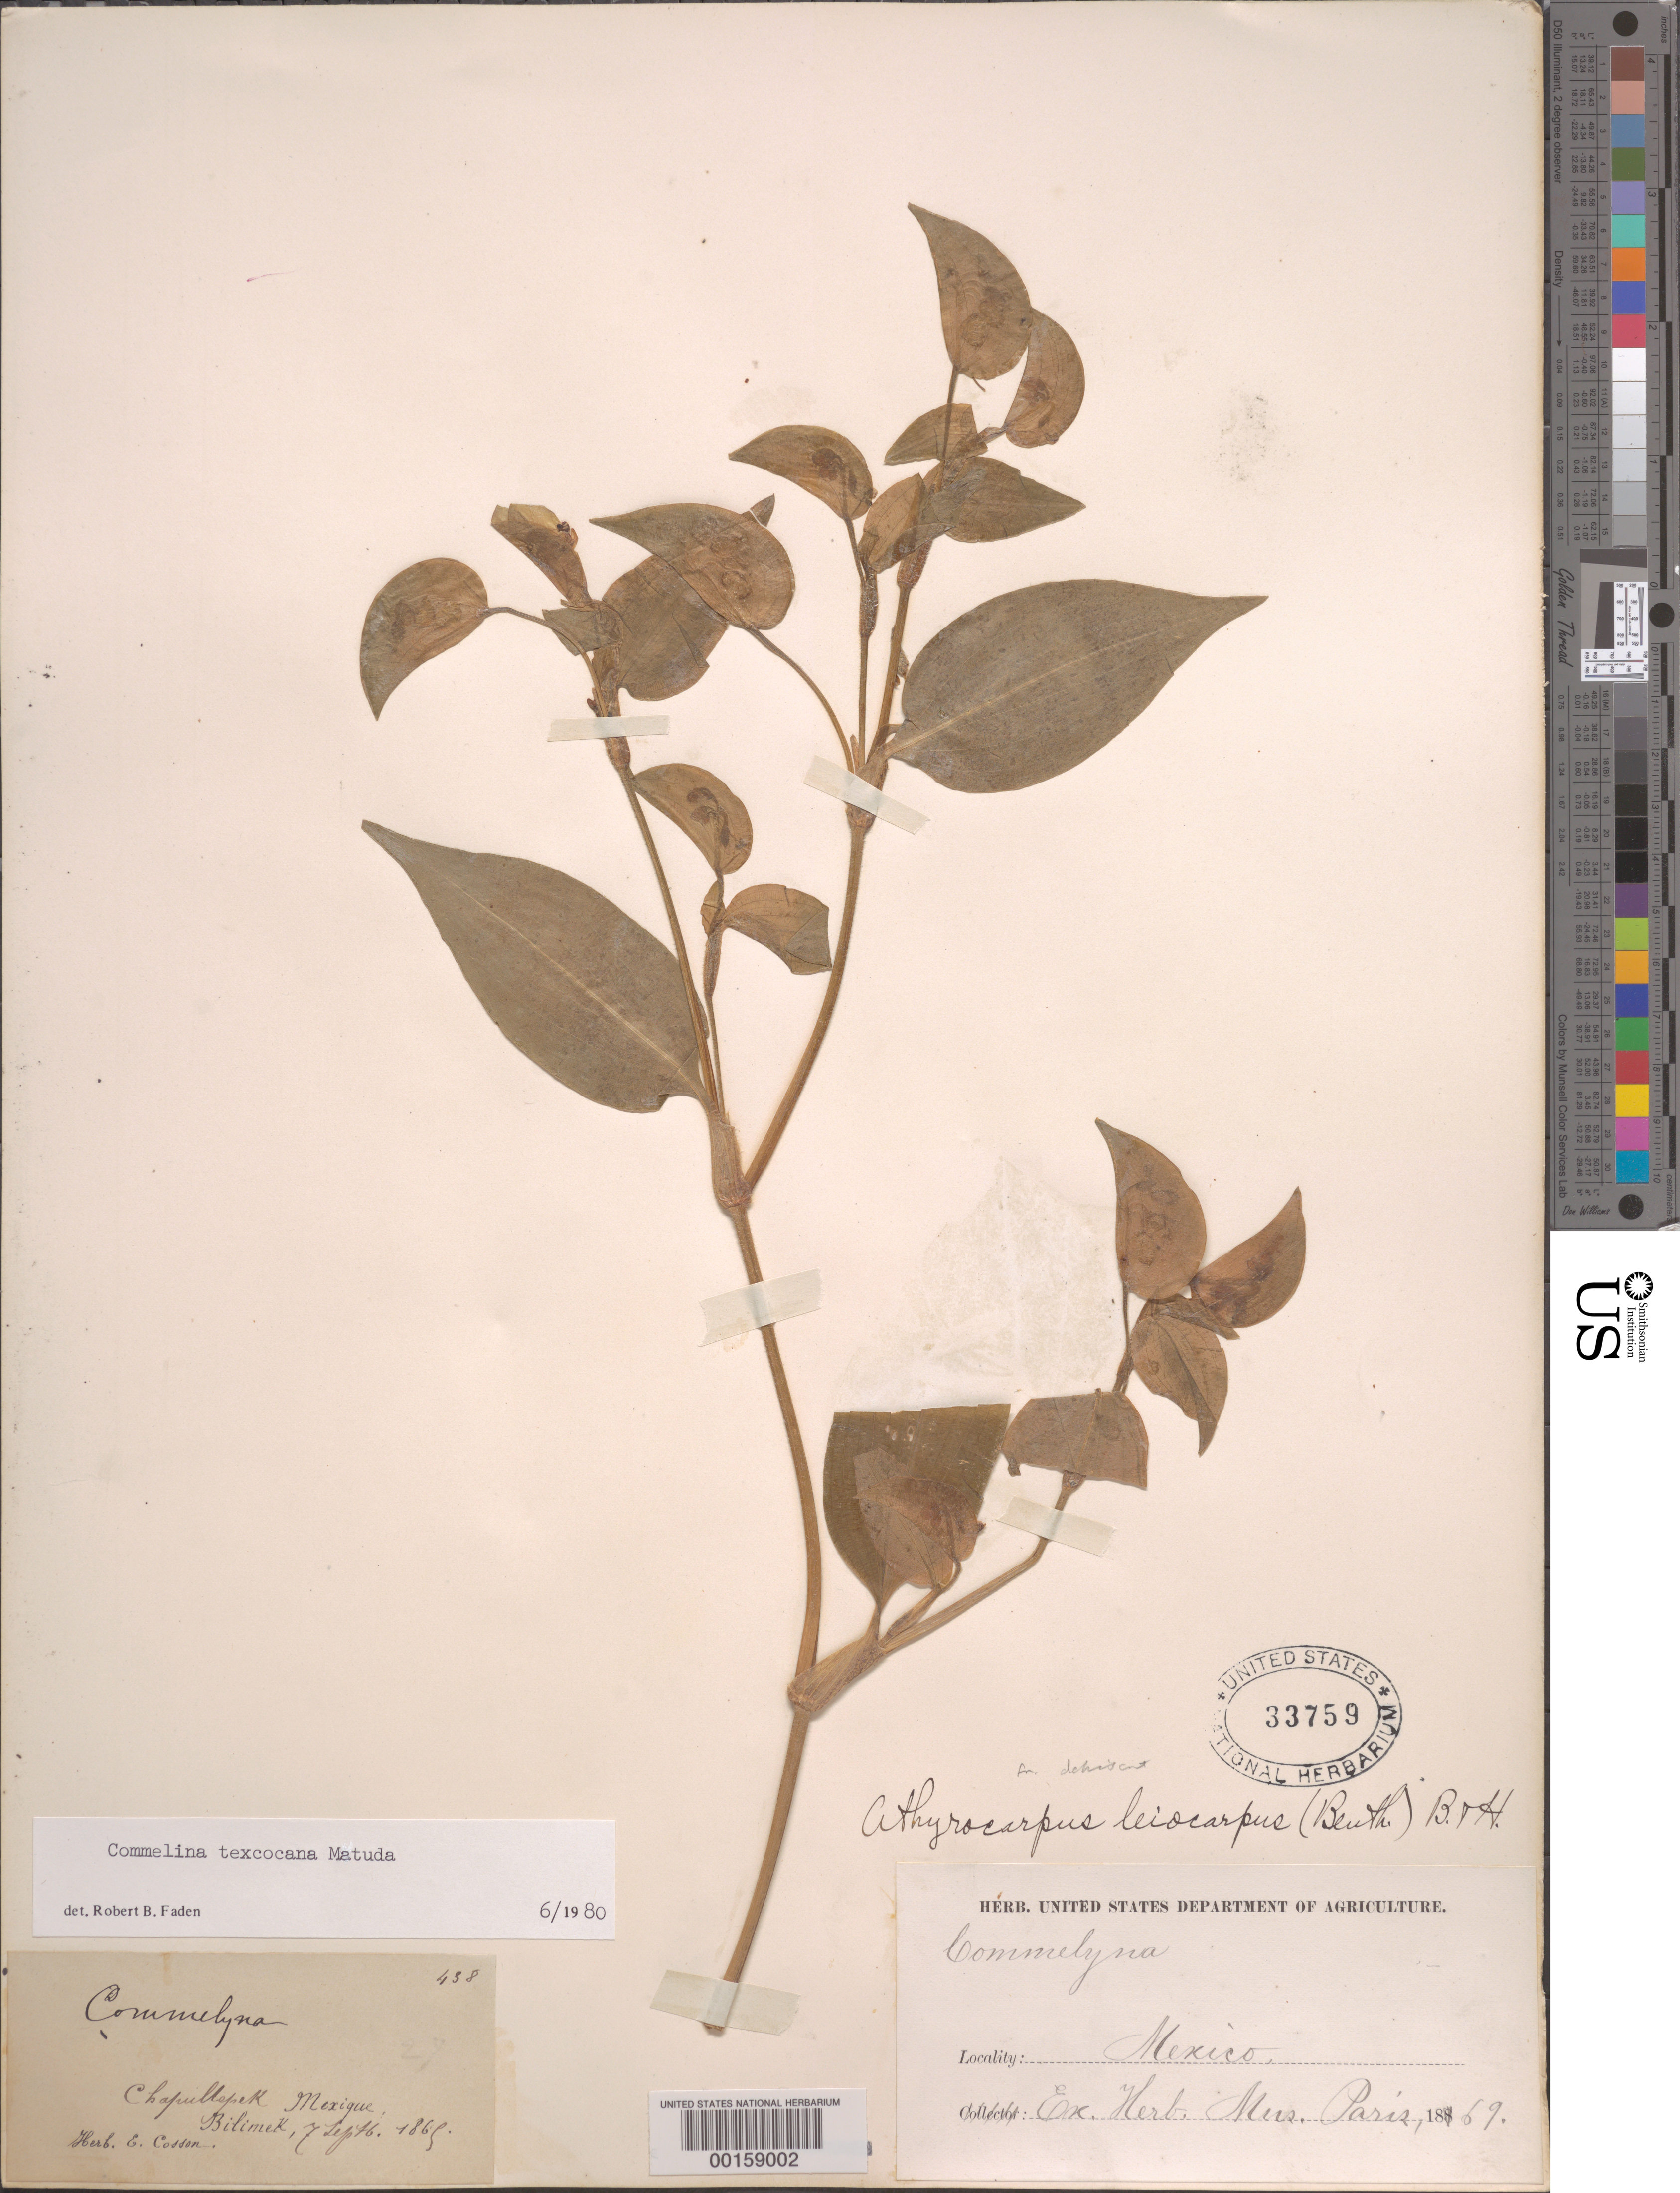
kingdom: Plantae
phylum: Tracheophyta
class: Liliopsida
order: Commelinales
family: Commelinaceae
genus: Commelina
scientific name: Commelina texcocana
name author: Matuda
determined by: Faden, Robert B., (US), Smithsonian Institution - National Museum of Natural History (UNITED STATES)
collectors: H. Cosson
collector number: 438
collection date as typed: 07 Sep 1869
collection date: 1869-09-07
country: Mexico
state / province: Distrito Federal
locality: Chapultepec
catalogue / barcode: US 33759